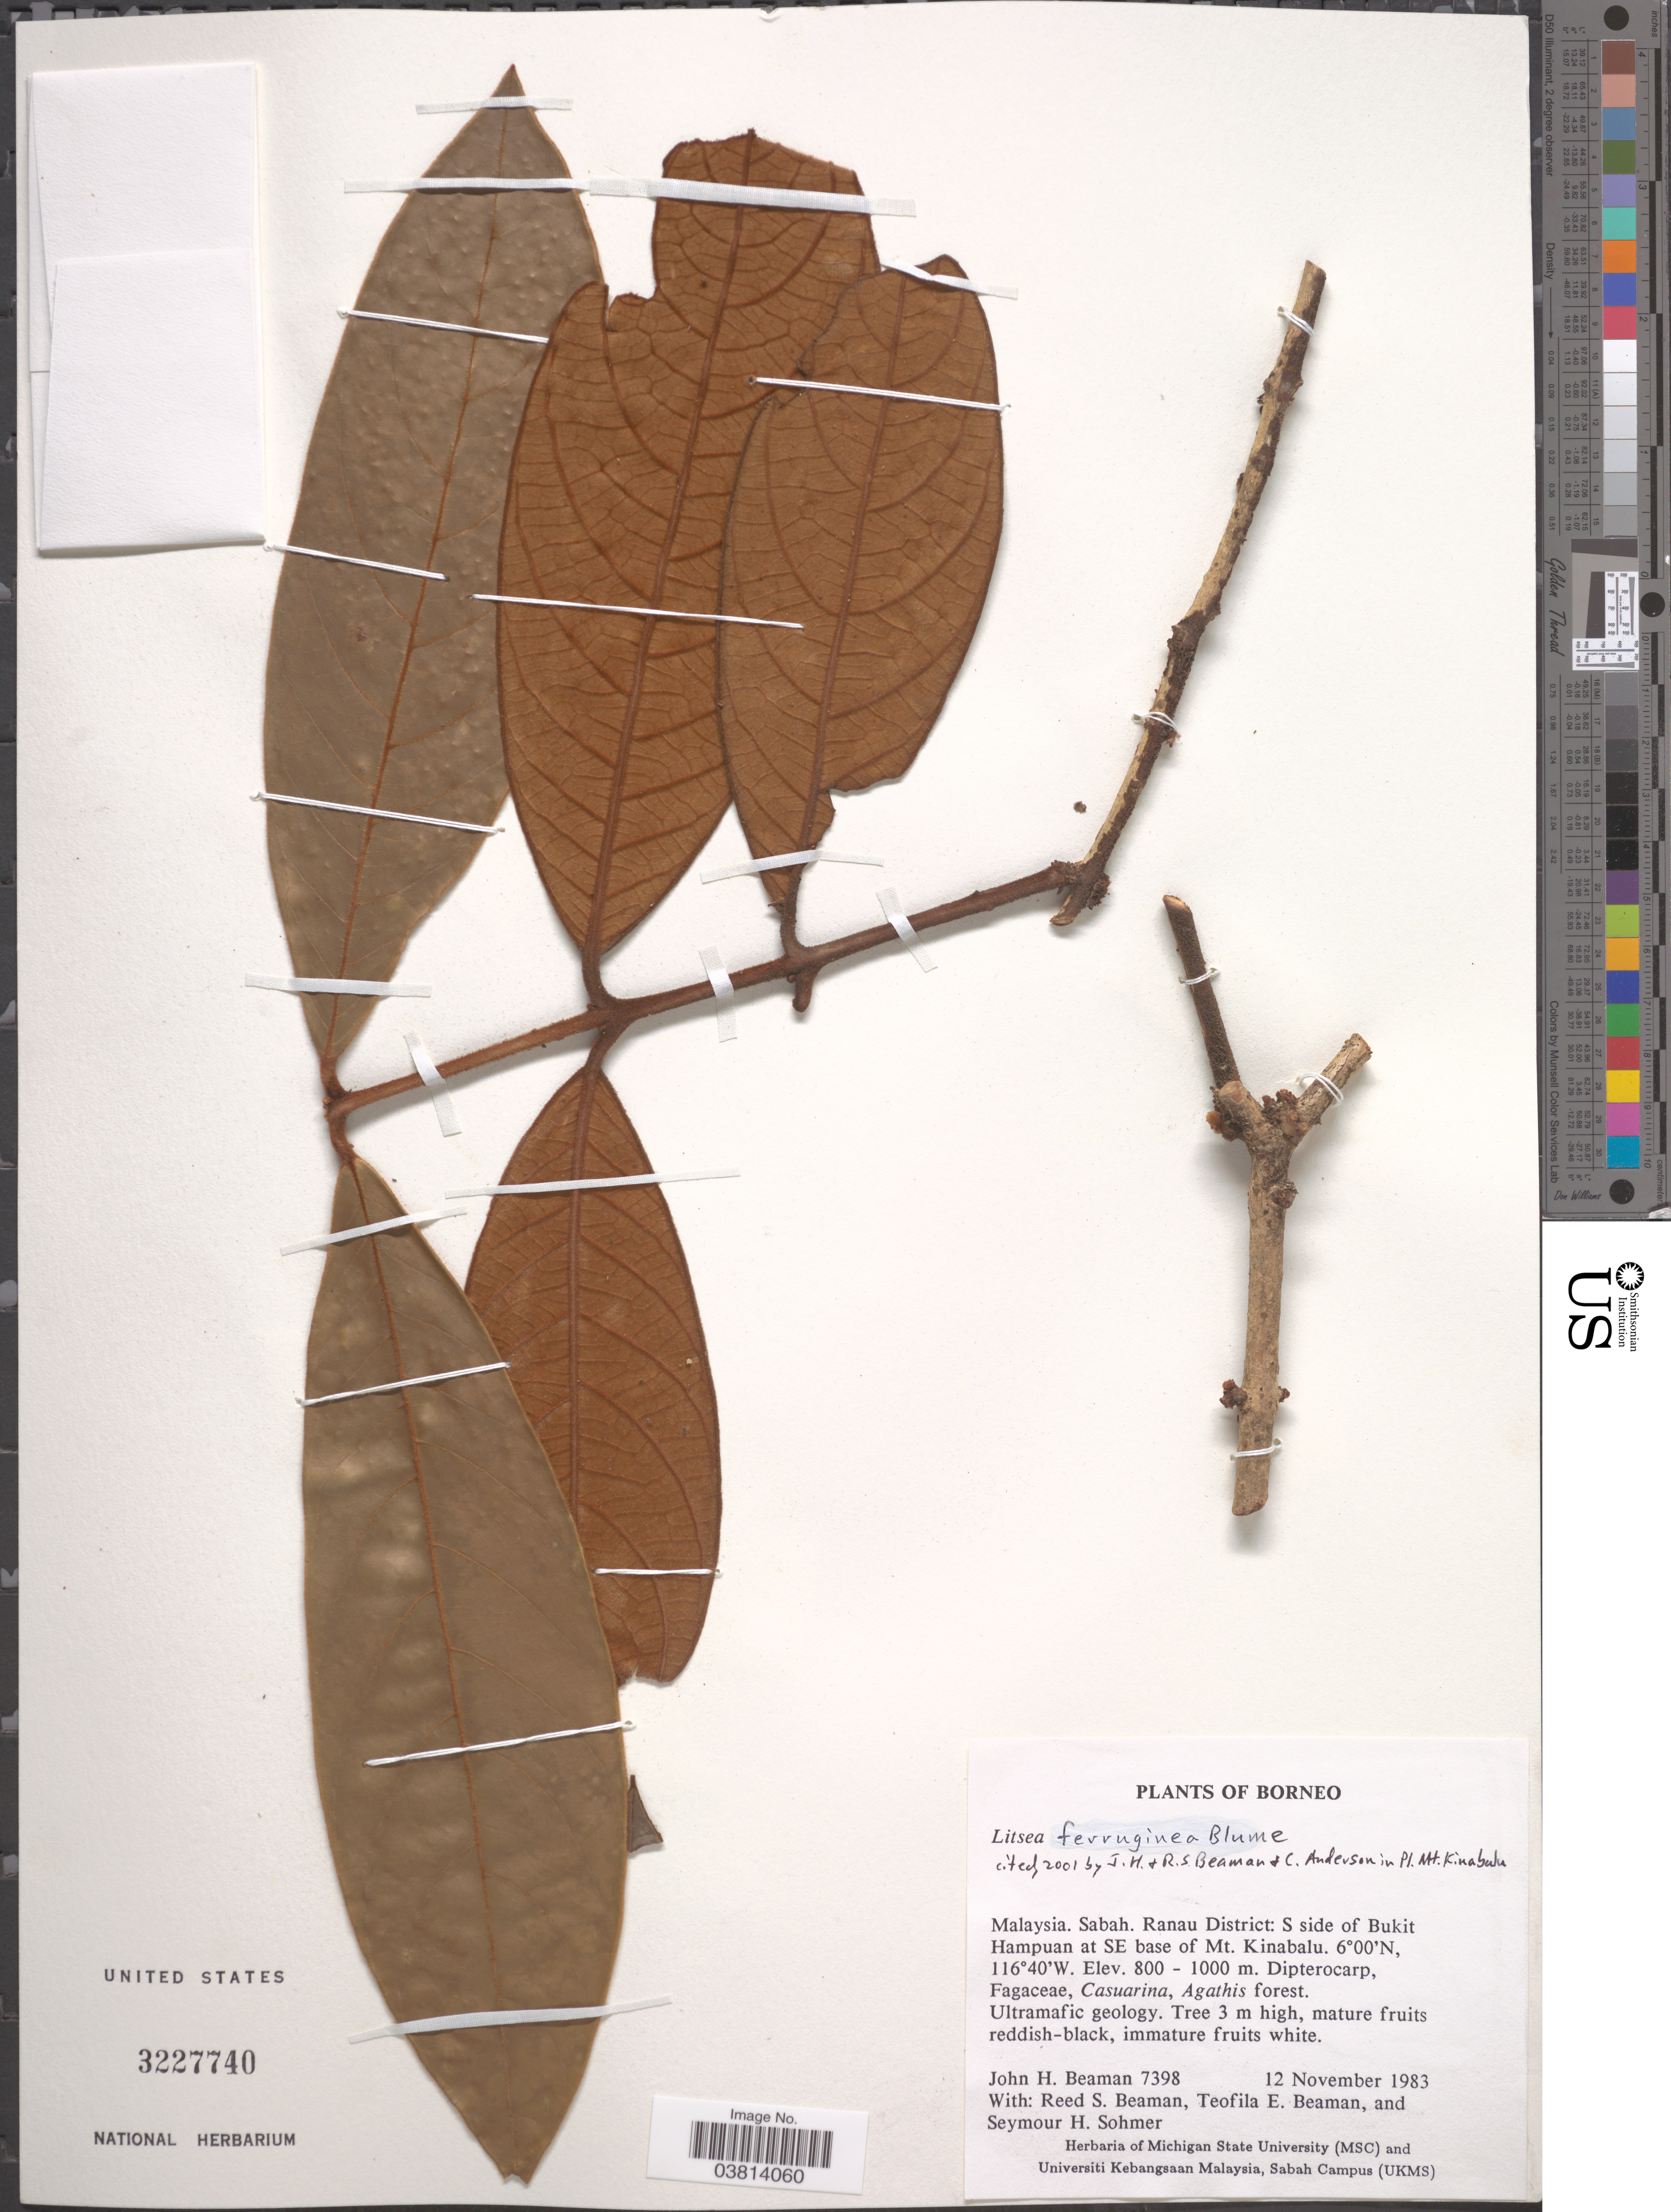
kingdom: Plantae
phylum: Tracheophyta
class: Magnoliopsida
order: Laurales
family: Lauraceae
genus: Litsea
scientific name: Litsea ferruginea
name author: Blume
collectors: J. H. Beaman, R. S. Beaman, T. E. Beaman & S. H. Sohmer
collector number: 7398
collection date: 1983-11-12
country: Malaysia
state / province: Sabah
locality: Borneo. Ranau District: S side of Bukit Hampuan at SE base of Mt. Kinabalu.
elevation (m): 800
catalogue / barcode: US 3227740